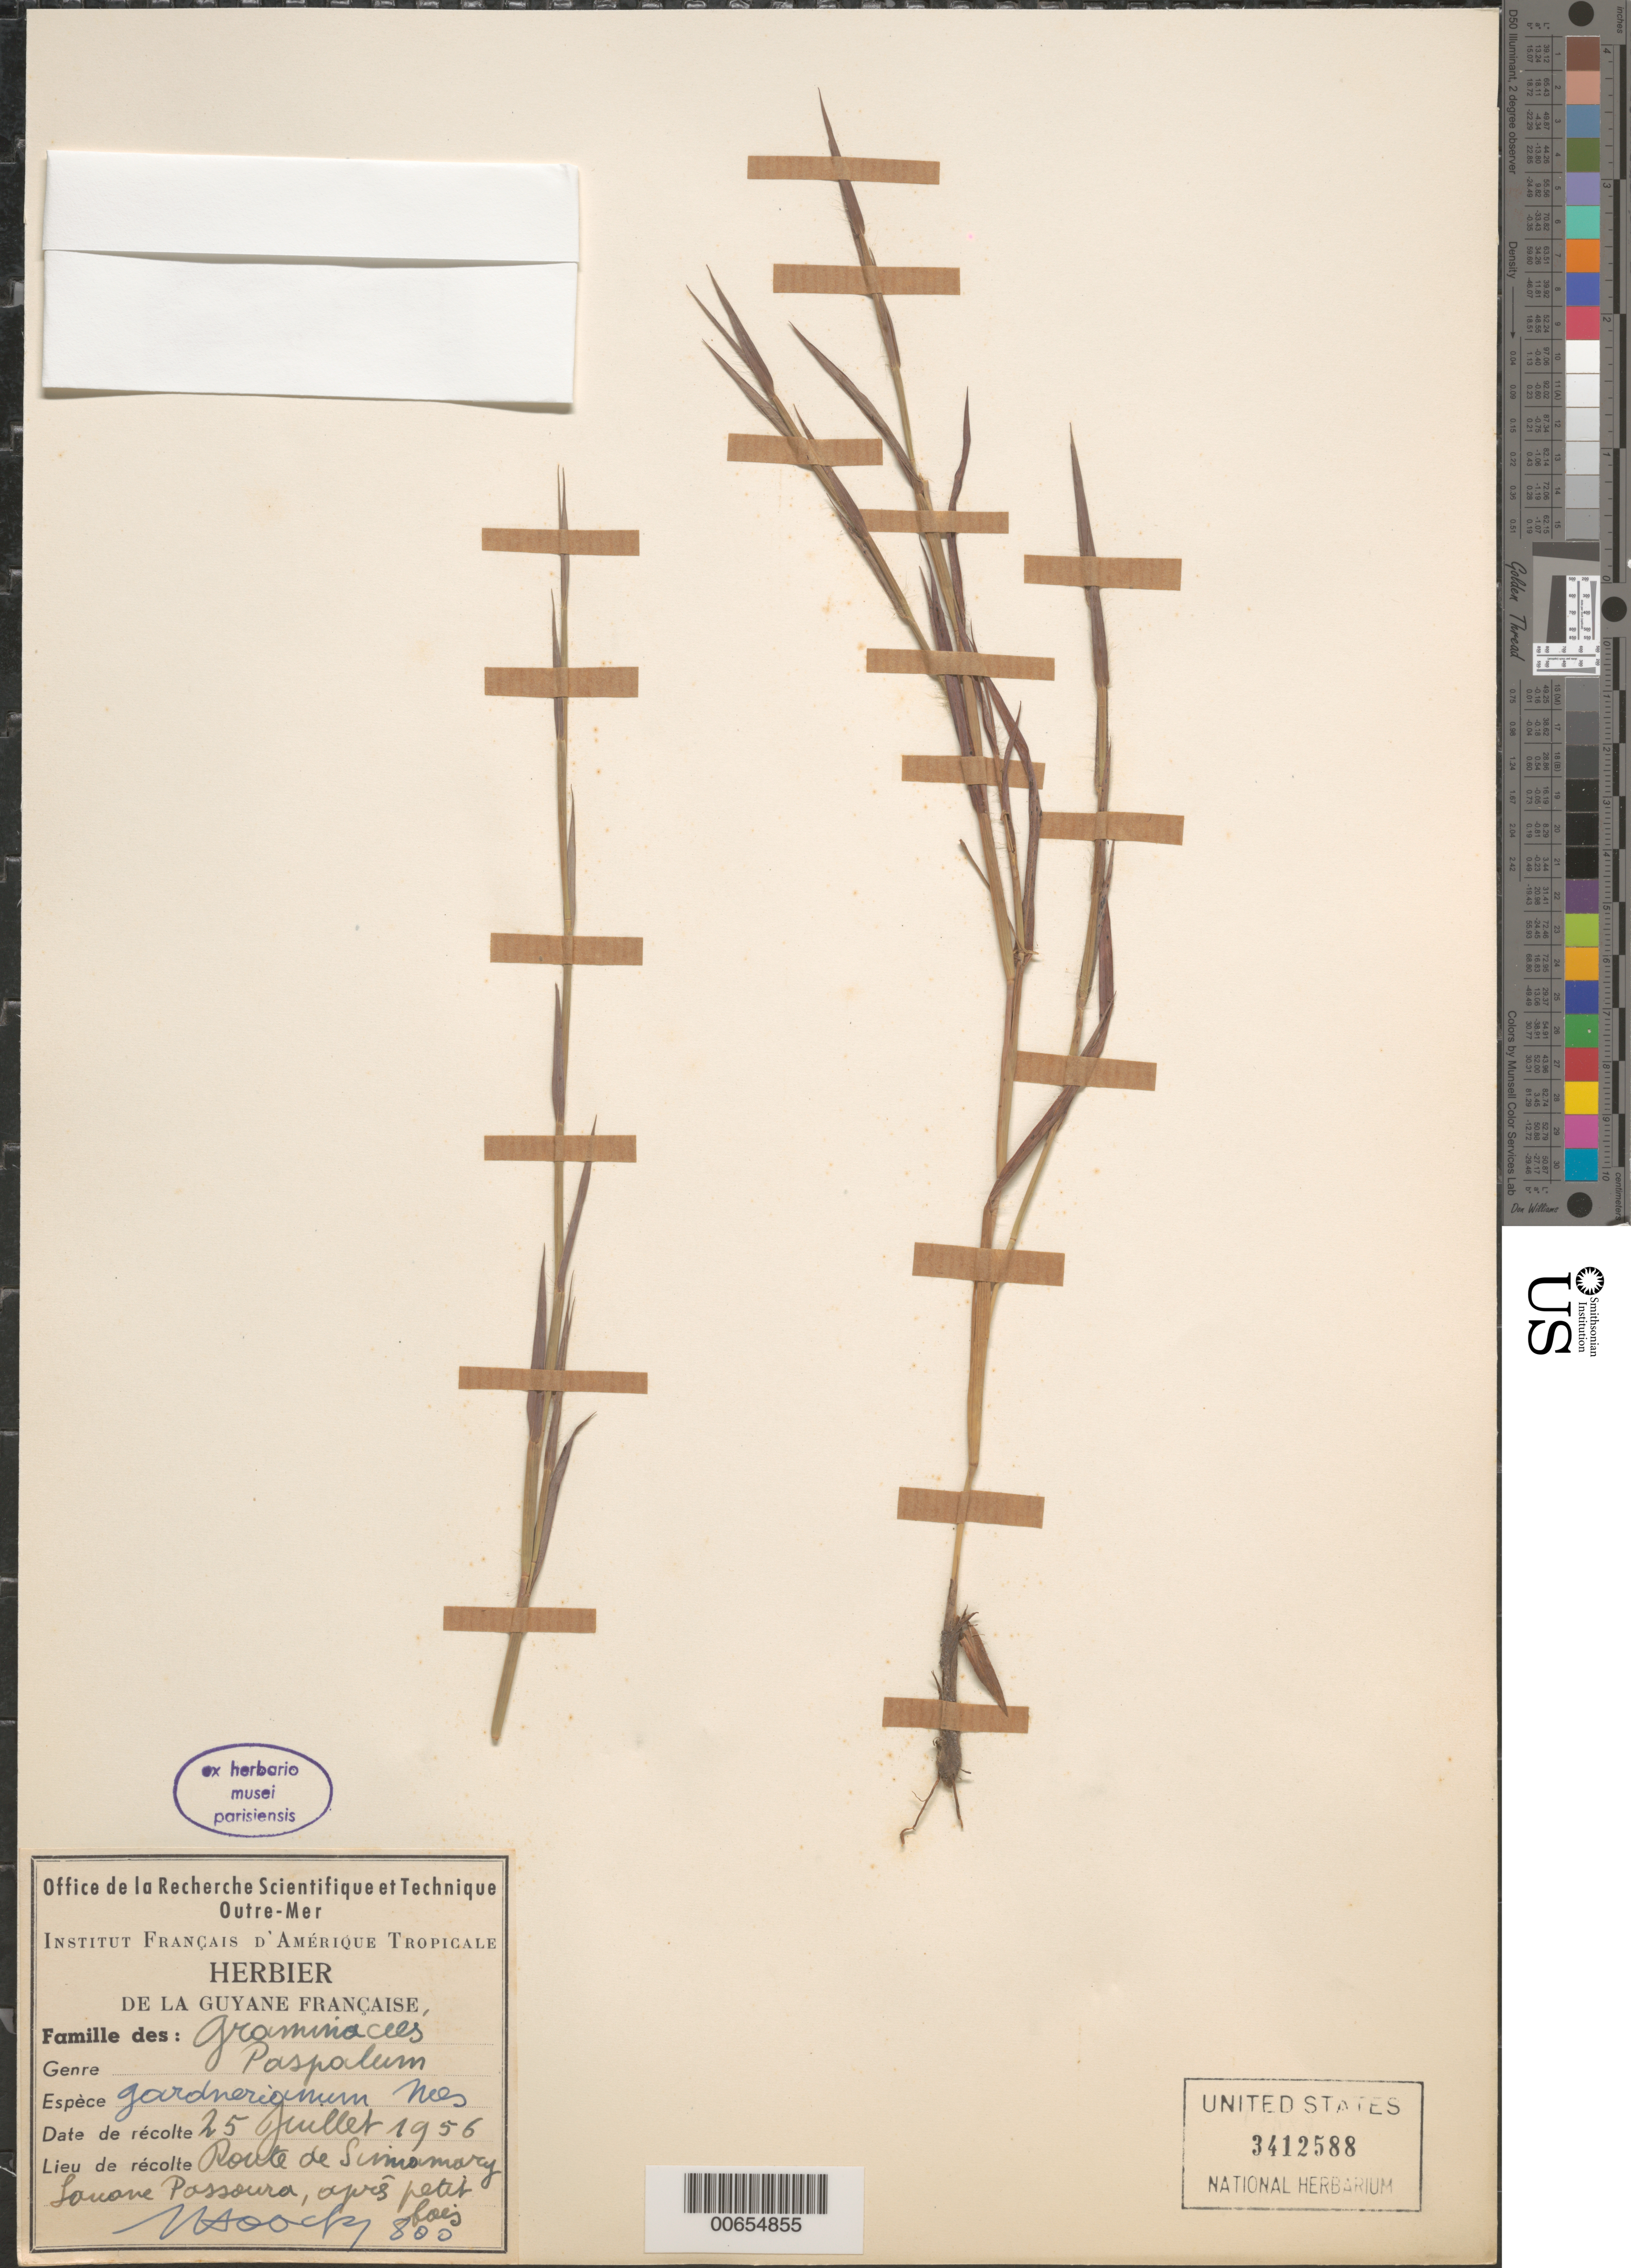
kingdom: Plantae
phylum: Tracheophyta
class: Liliopsida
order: Poales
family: Poaceae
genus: Paspalum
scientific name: Paspalum gardnerianum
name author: Nees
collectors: J. Hoock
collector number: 800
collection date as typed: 25-Jul-56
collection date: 1956-07-25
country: French Guiana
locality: Route de Sinnamary, Savane Passoura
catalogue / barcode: US 3412588